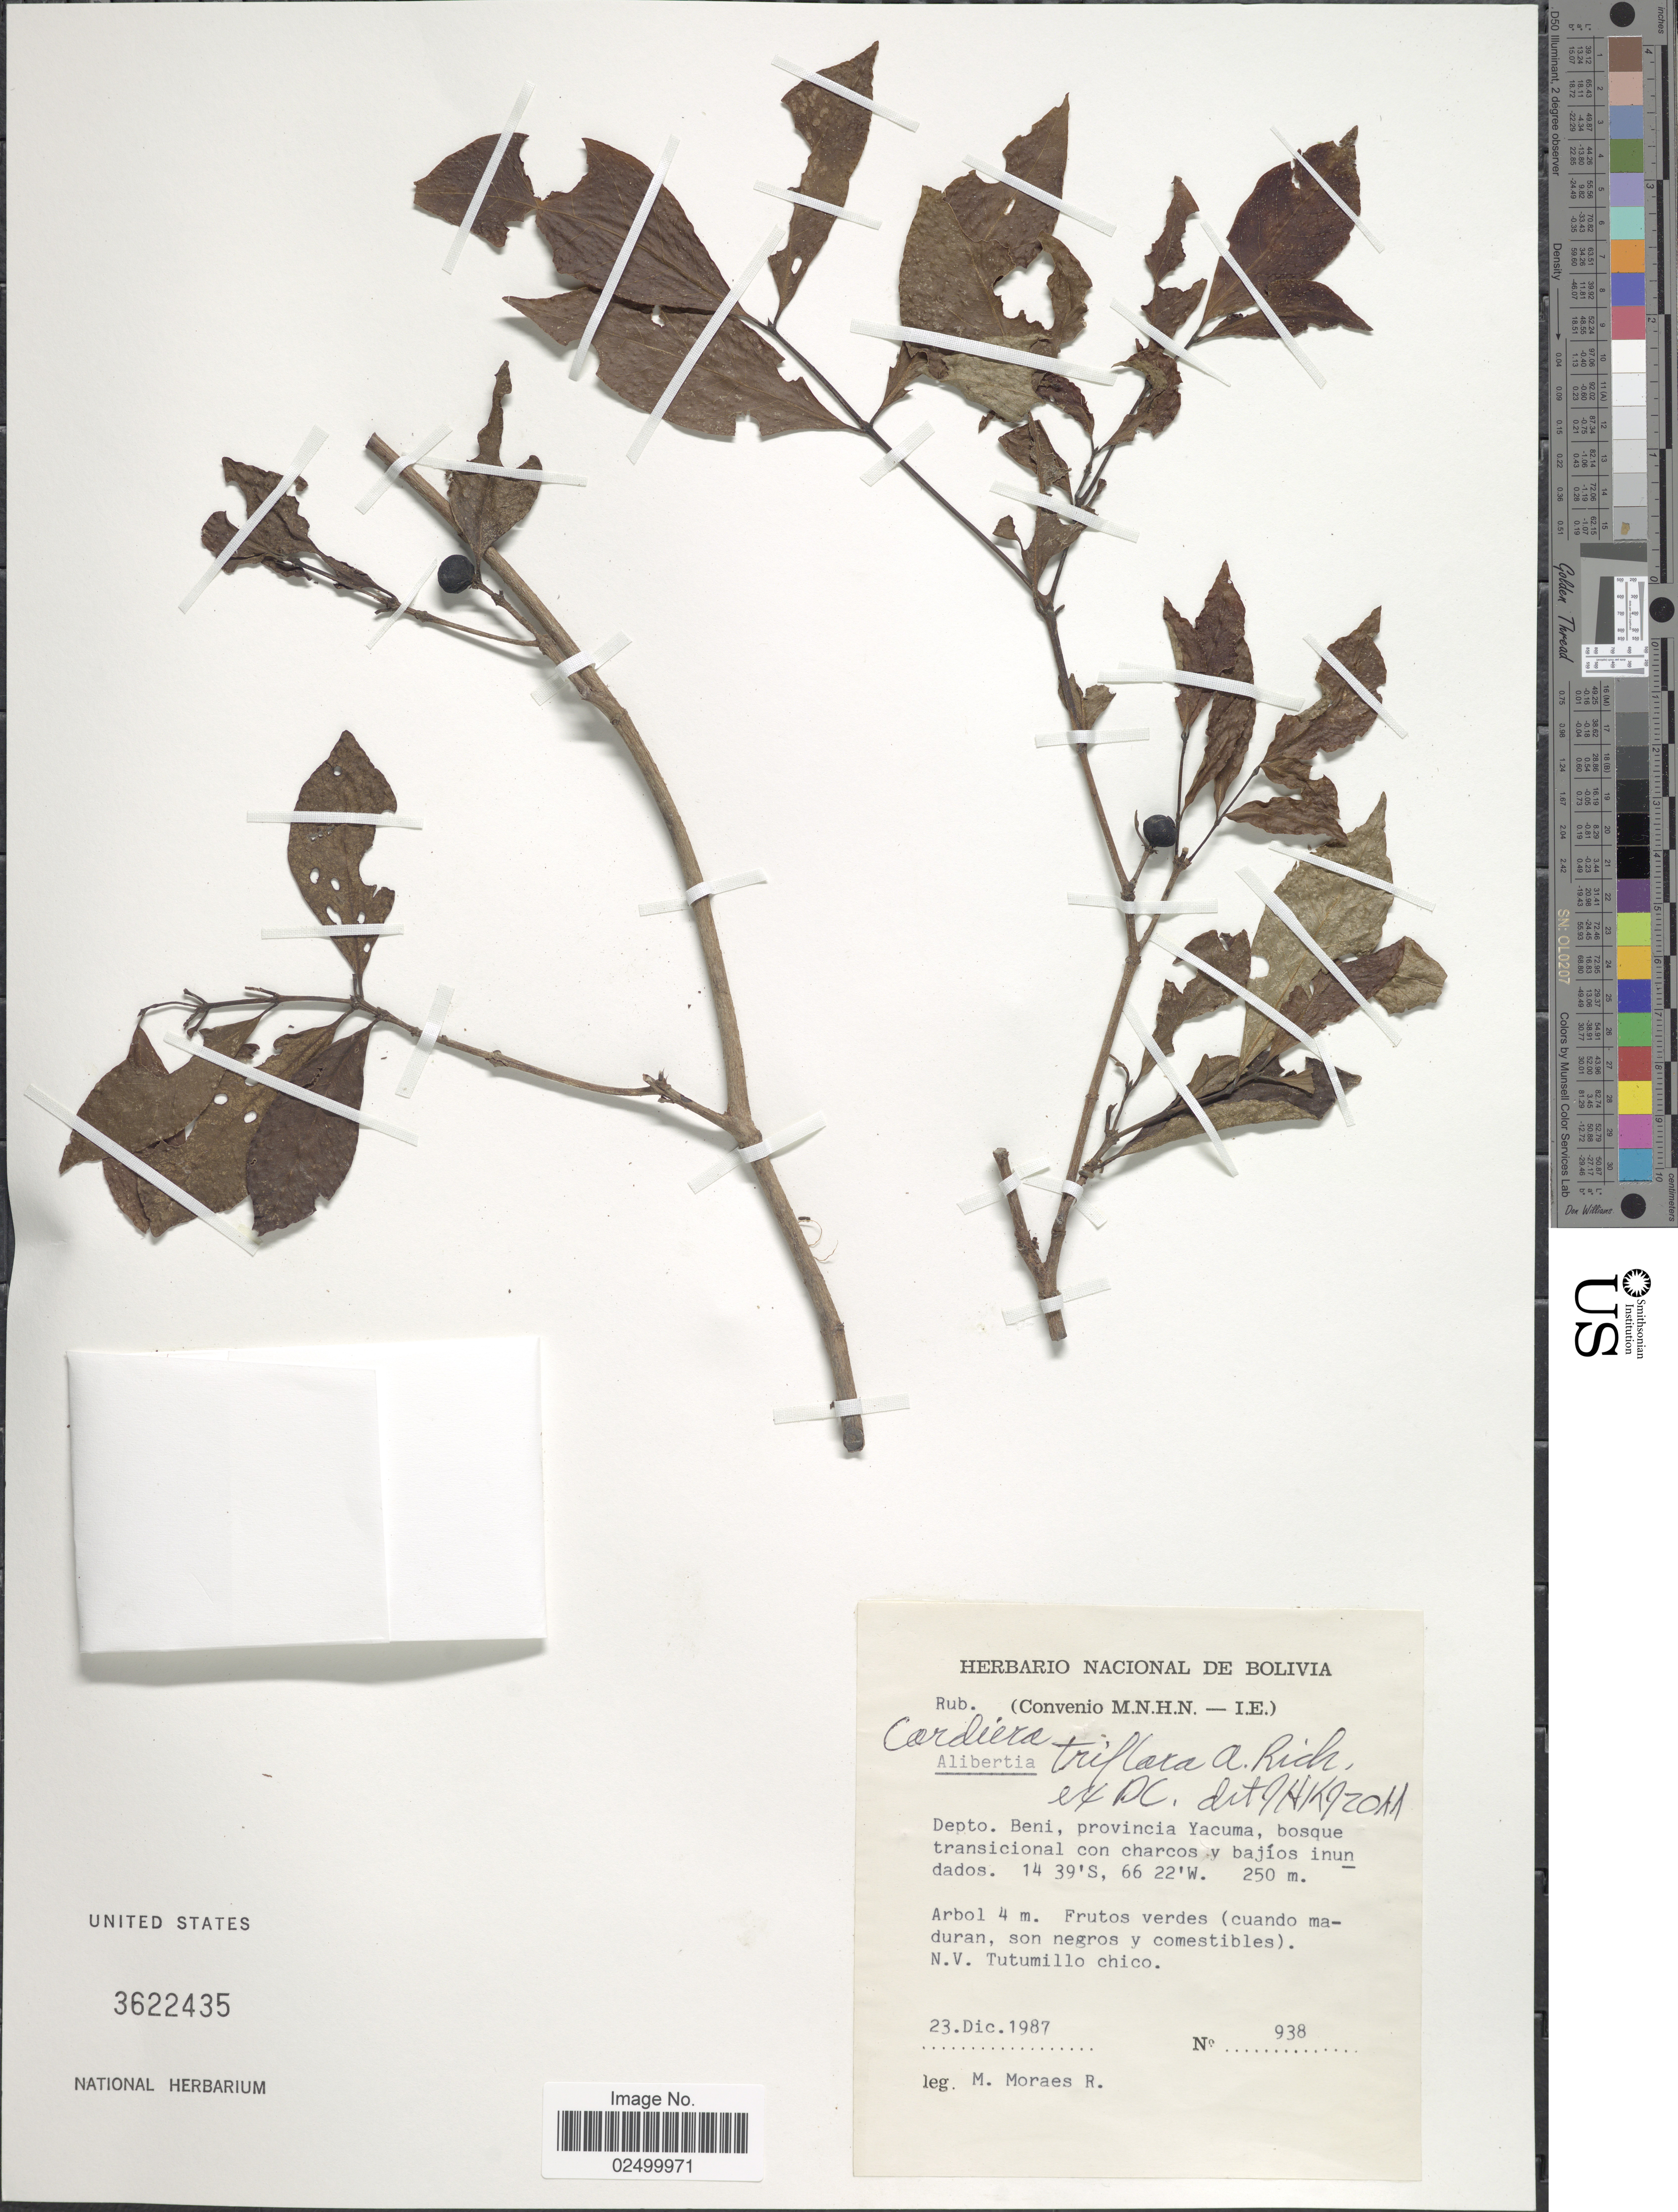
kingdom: Plantae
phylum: Tracheophyta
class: Magnoliopsida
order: Gentianales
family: Rubiaceae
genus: Cordiera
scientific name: Cordiera triflora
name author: A. Rich. ex DC.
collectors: M. Moraes R.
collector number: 938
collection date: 1987-12-23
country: Bolivia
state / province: Beni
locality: Provincia Yacuma, bosque transicional con charcos y bajios inundados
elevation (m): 250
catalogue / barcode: US 3622435